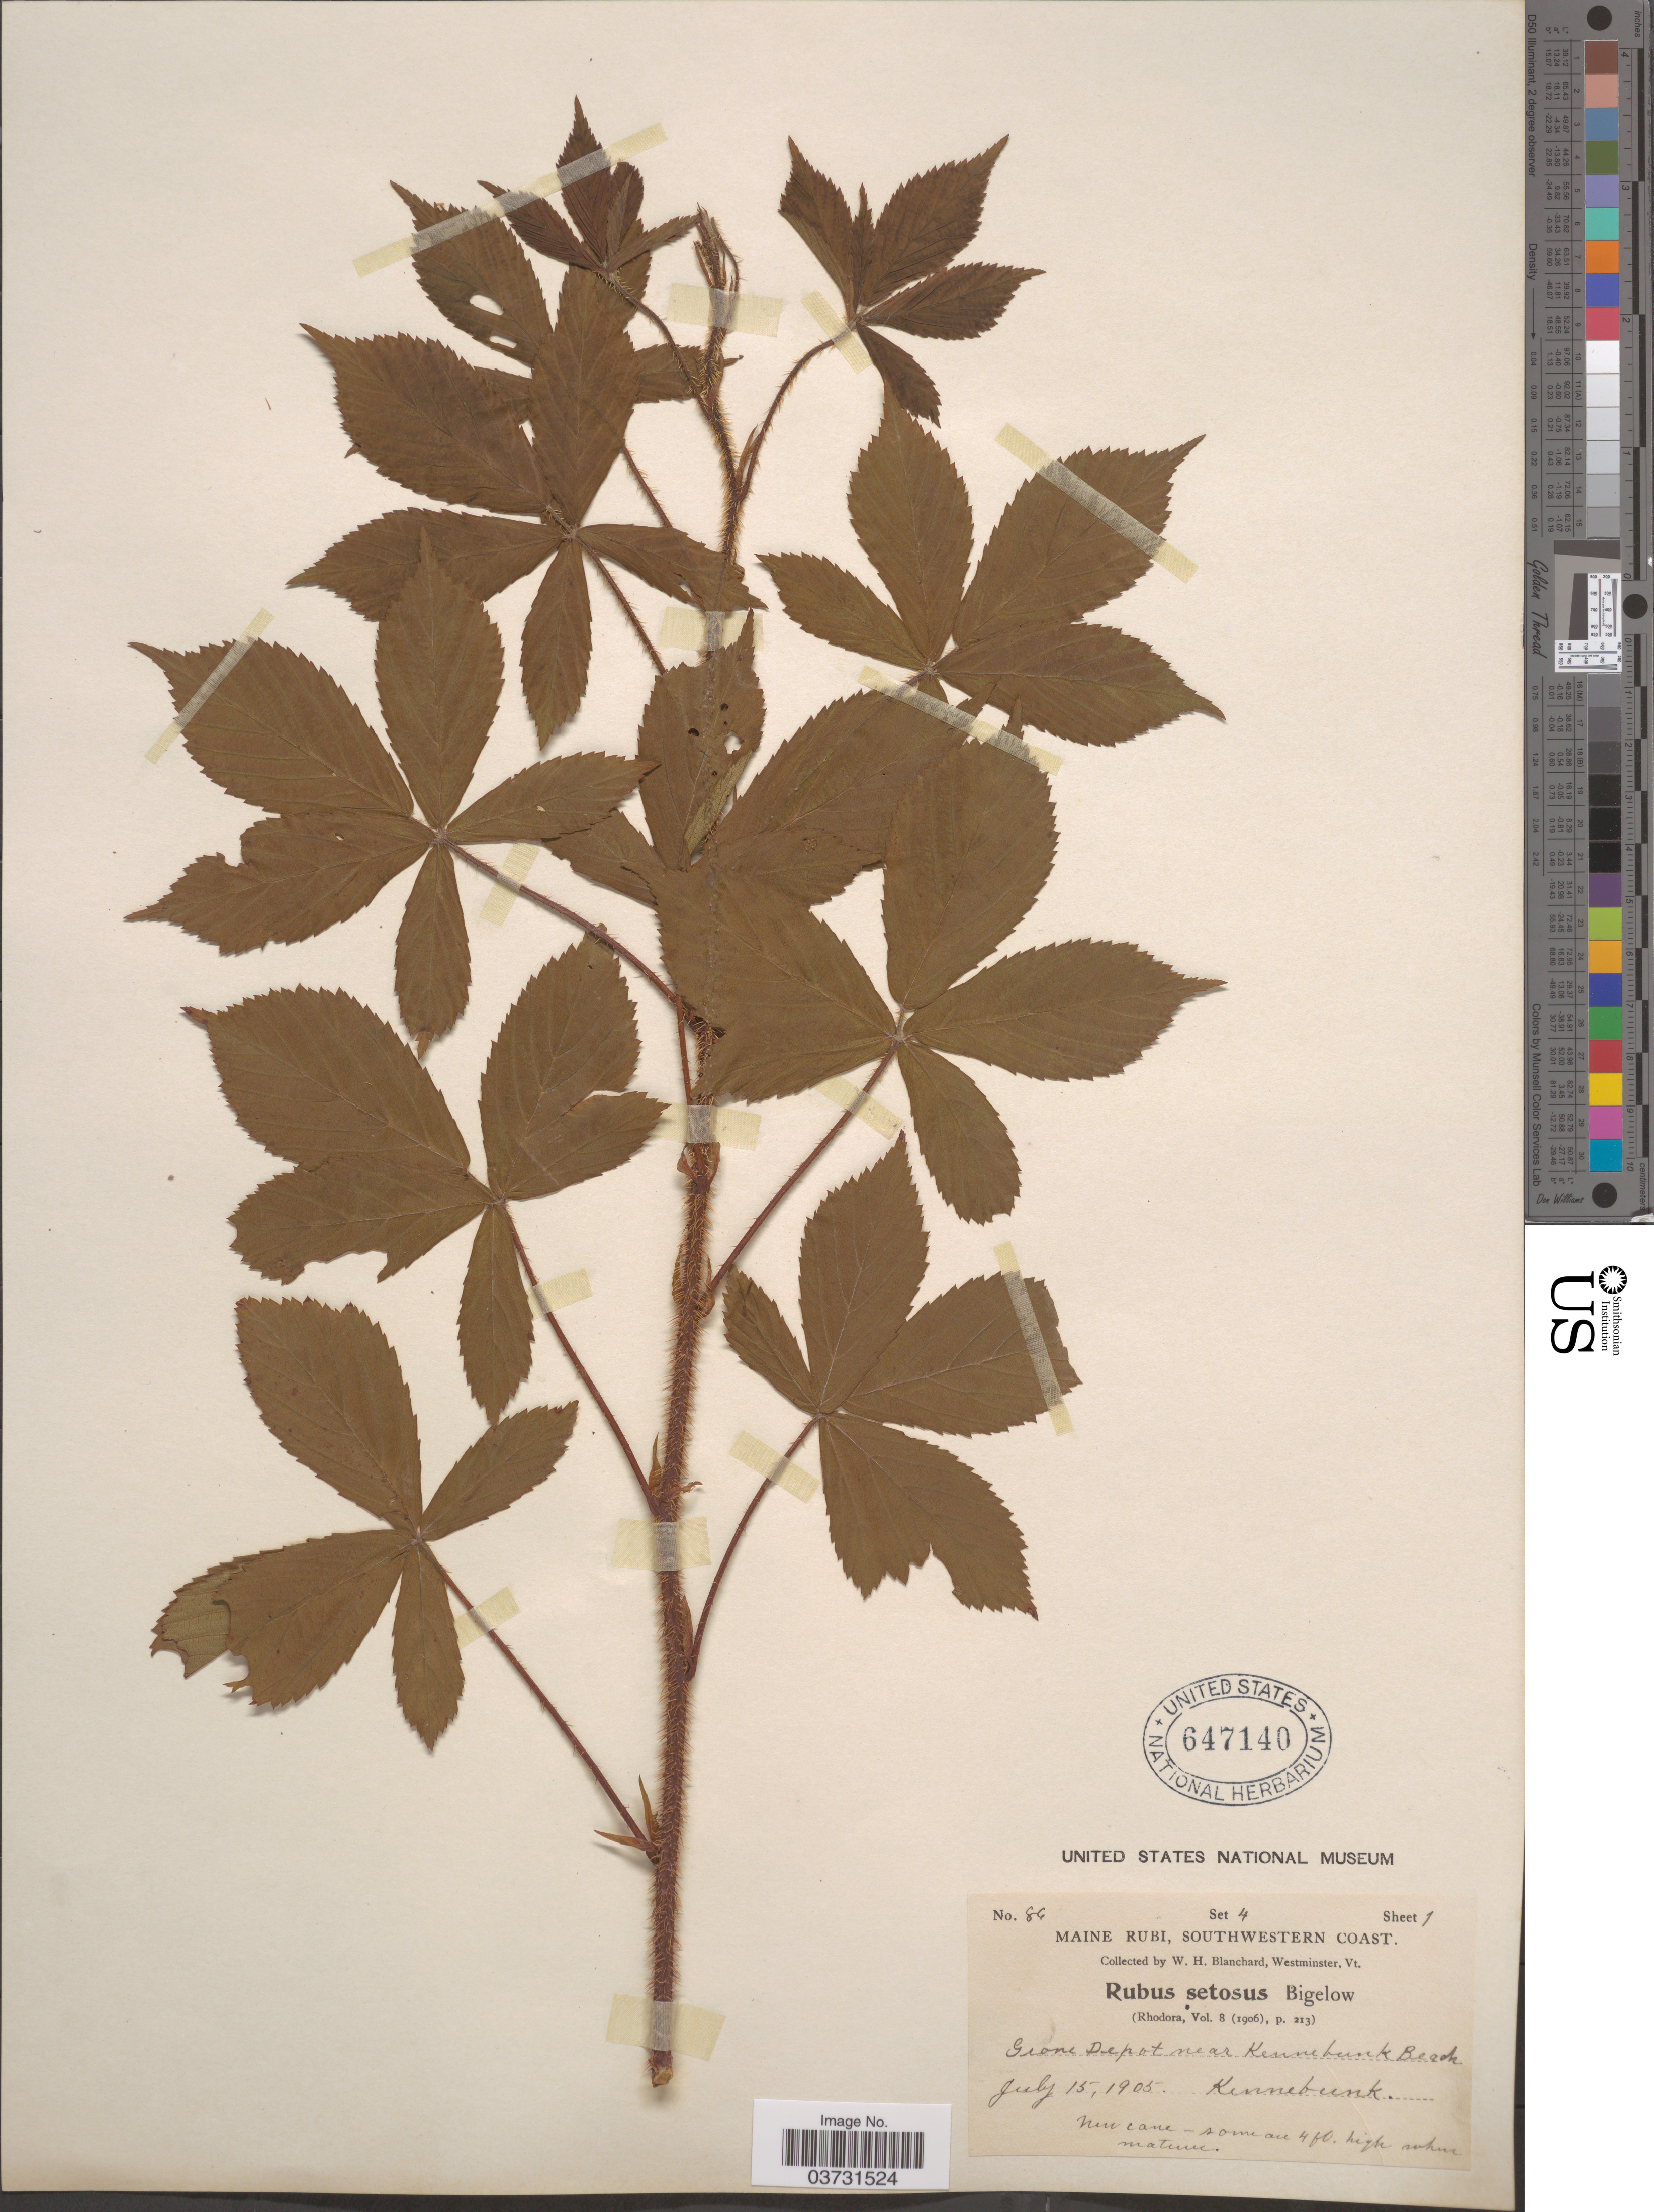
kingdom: Plantae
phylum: Tracheophyta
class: Magnoliopsida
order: Rosales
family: Rosaceae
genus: Rubus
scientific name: Rubus nigricans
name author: Rydb. in Britton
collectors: W. H. Blanchard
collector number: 86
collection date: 1905-07-15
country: United States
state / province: Maine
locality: Southwestern Coast. Grove Depot near Kennebunk Beach. Kennebunk.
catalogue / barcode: US 647140